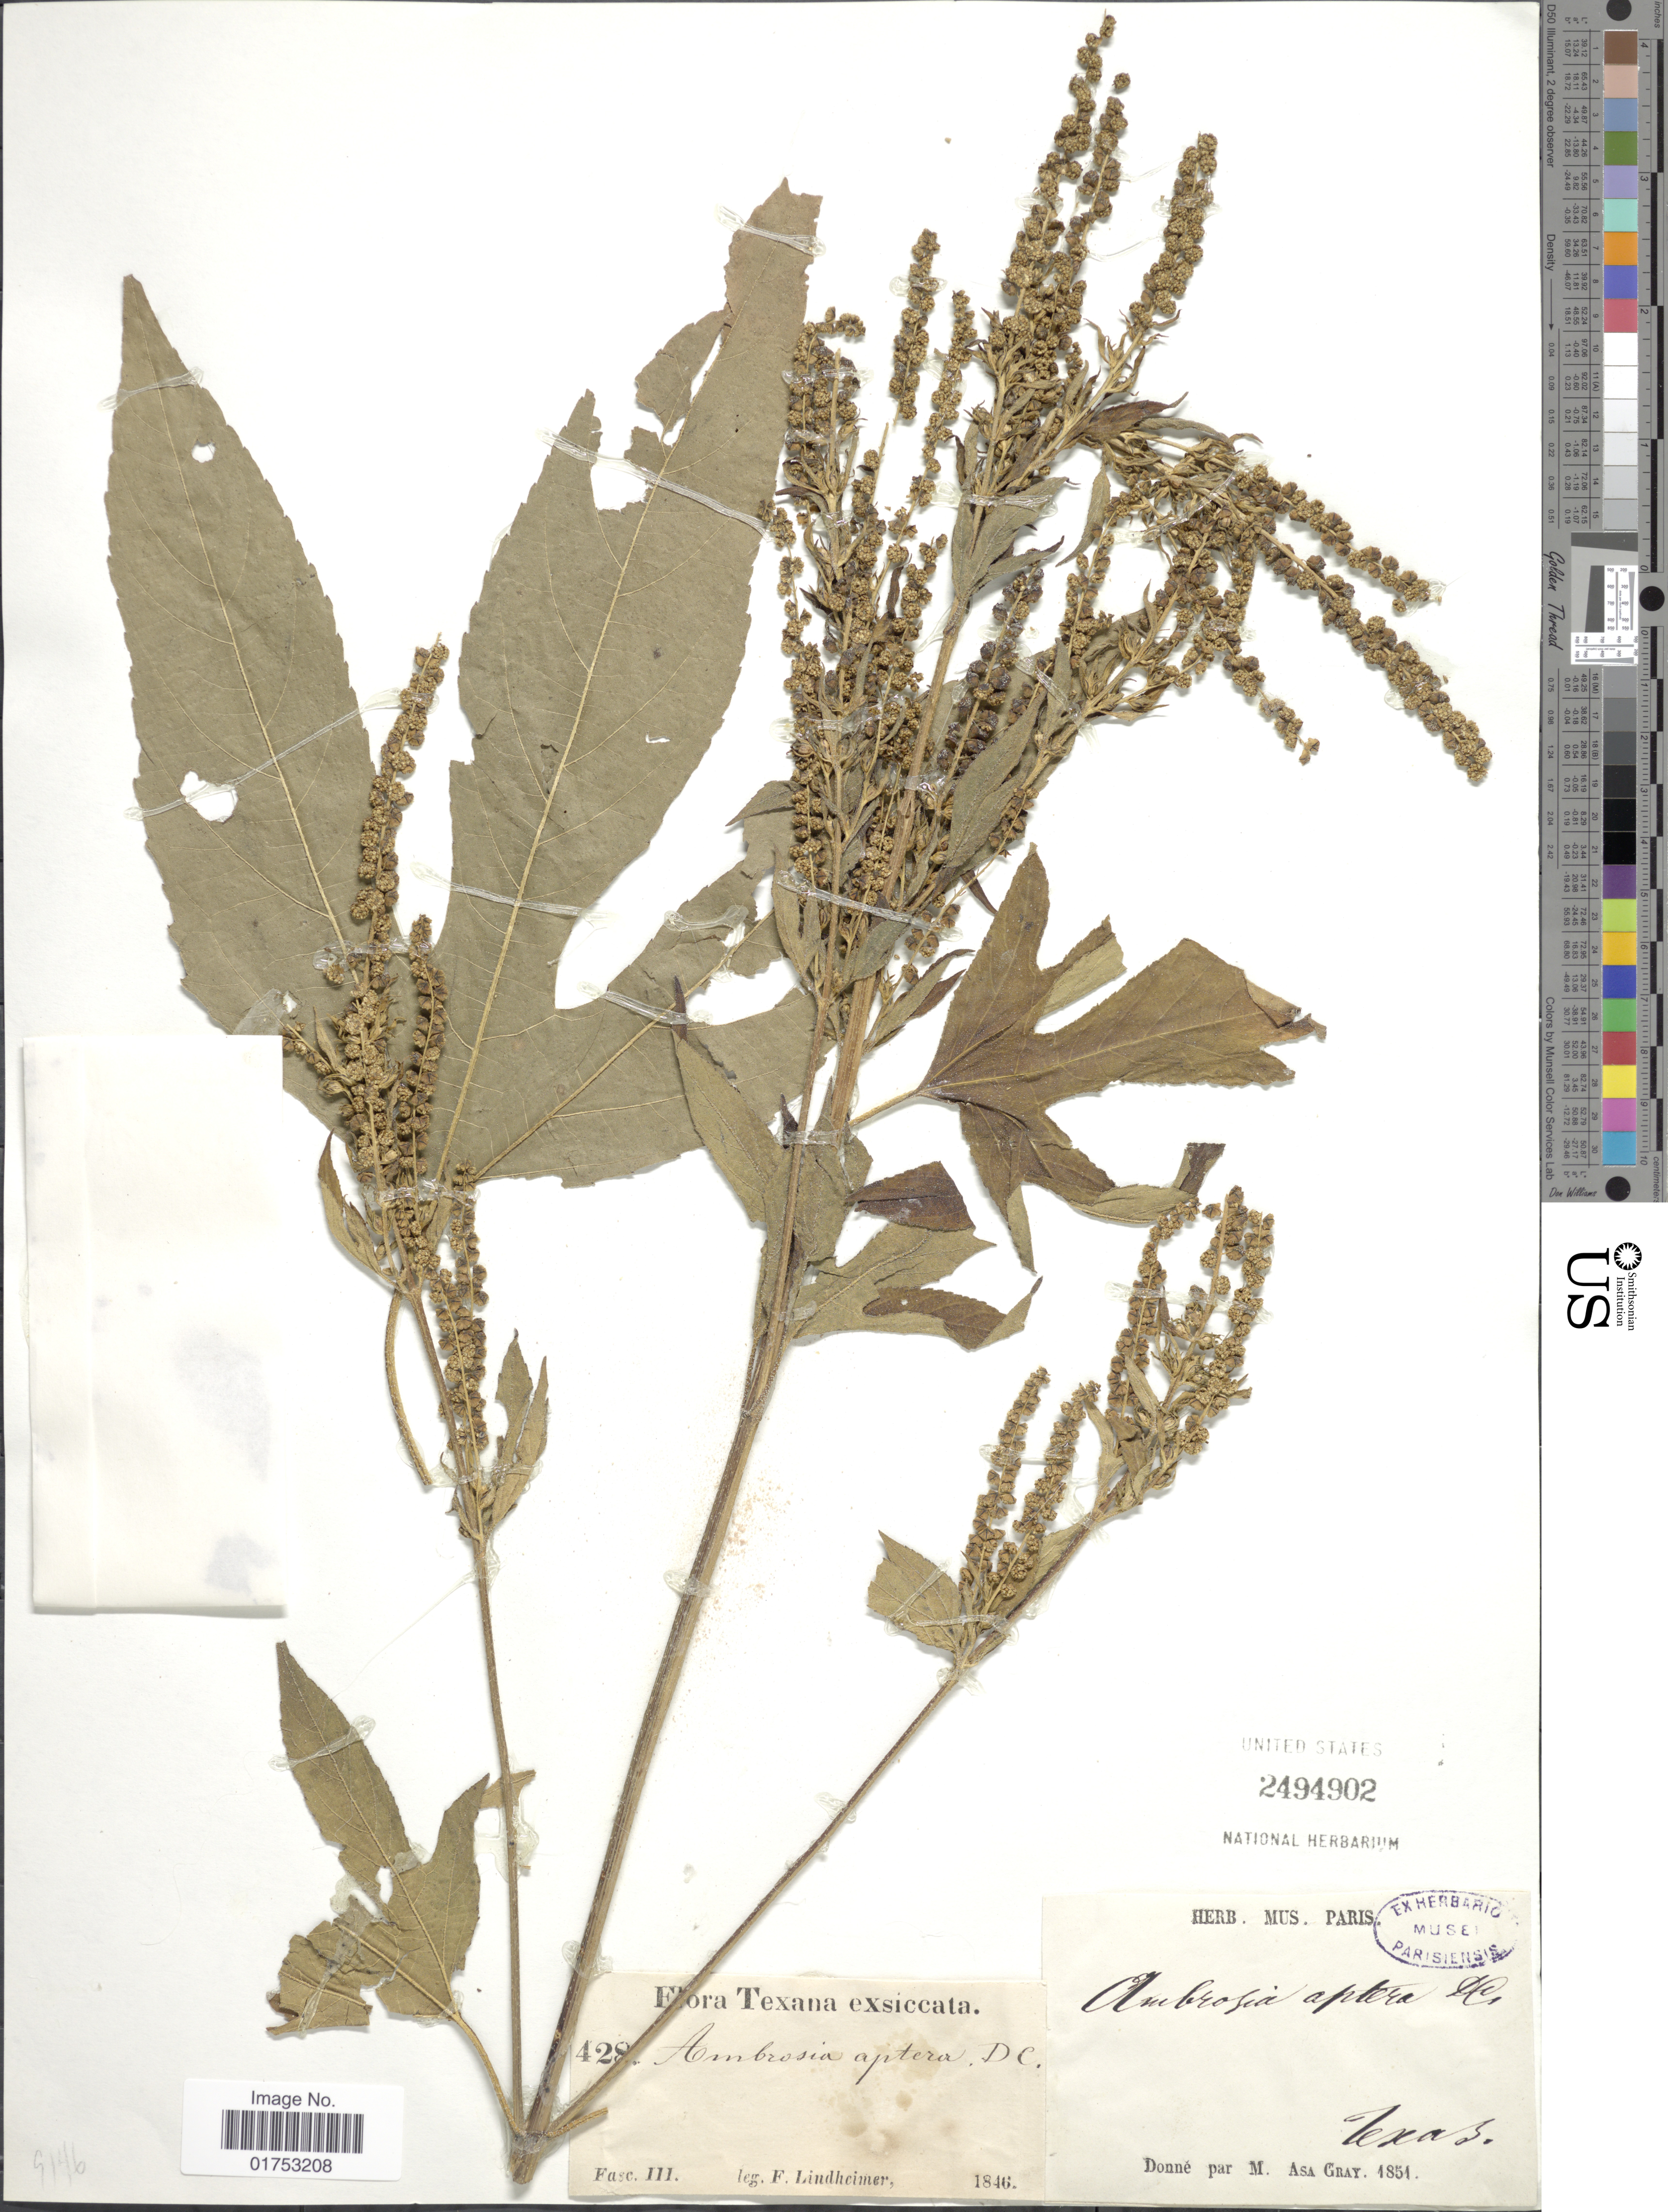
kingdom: Plantae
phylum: Tracheophyta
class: Magnoliopsida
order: Asterales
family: Asteraceae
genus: Ambrosia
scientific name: Ambrosia aptera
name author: (DC.) DC.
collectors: F. J. Lindheimer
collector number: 428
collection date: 1846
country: United States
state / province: Texas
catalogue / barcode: US 2494902